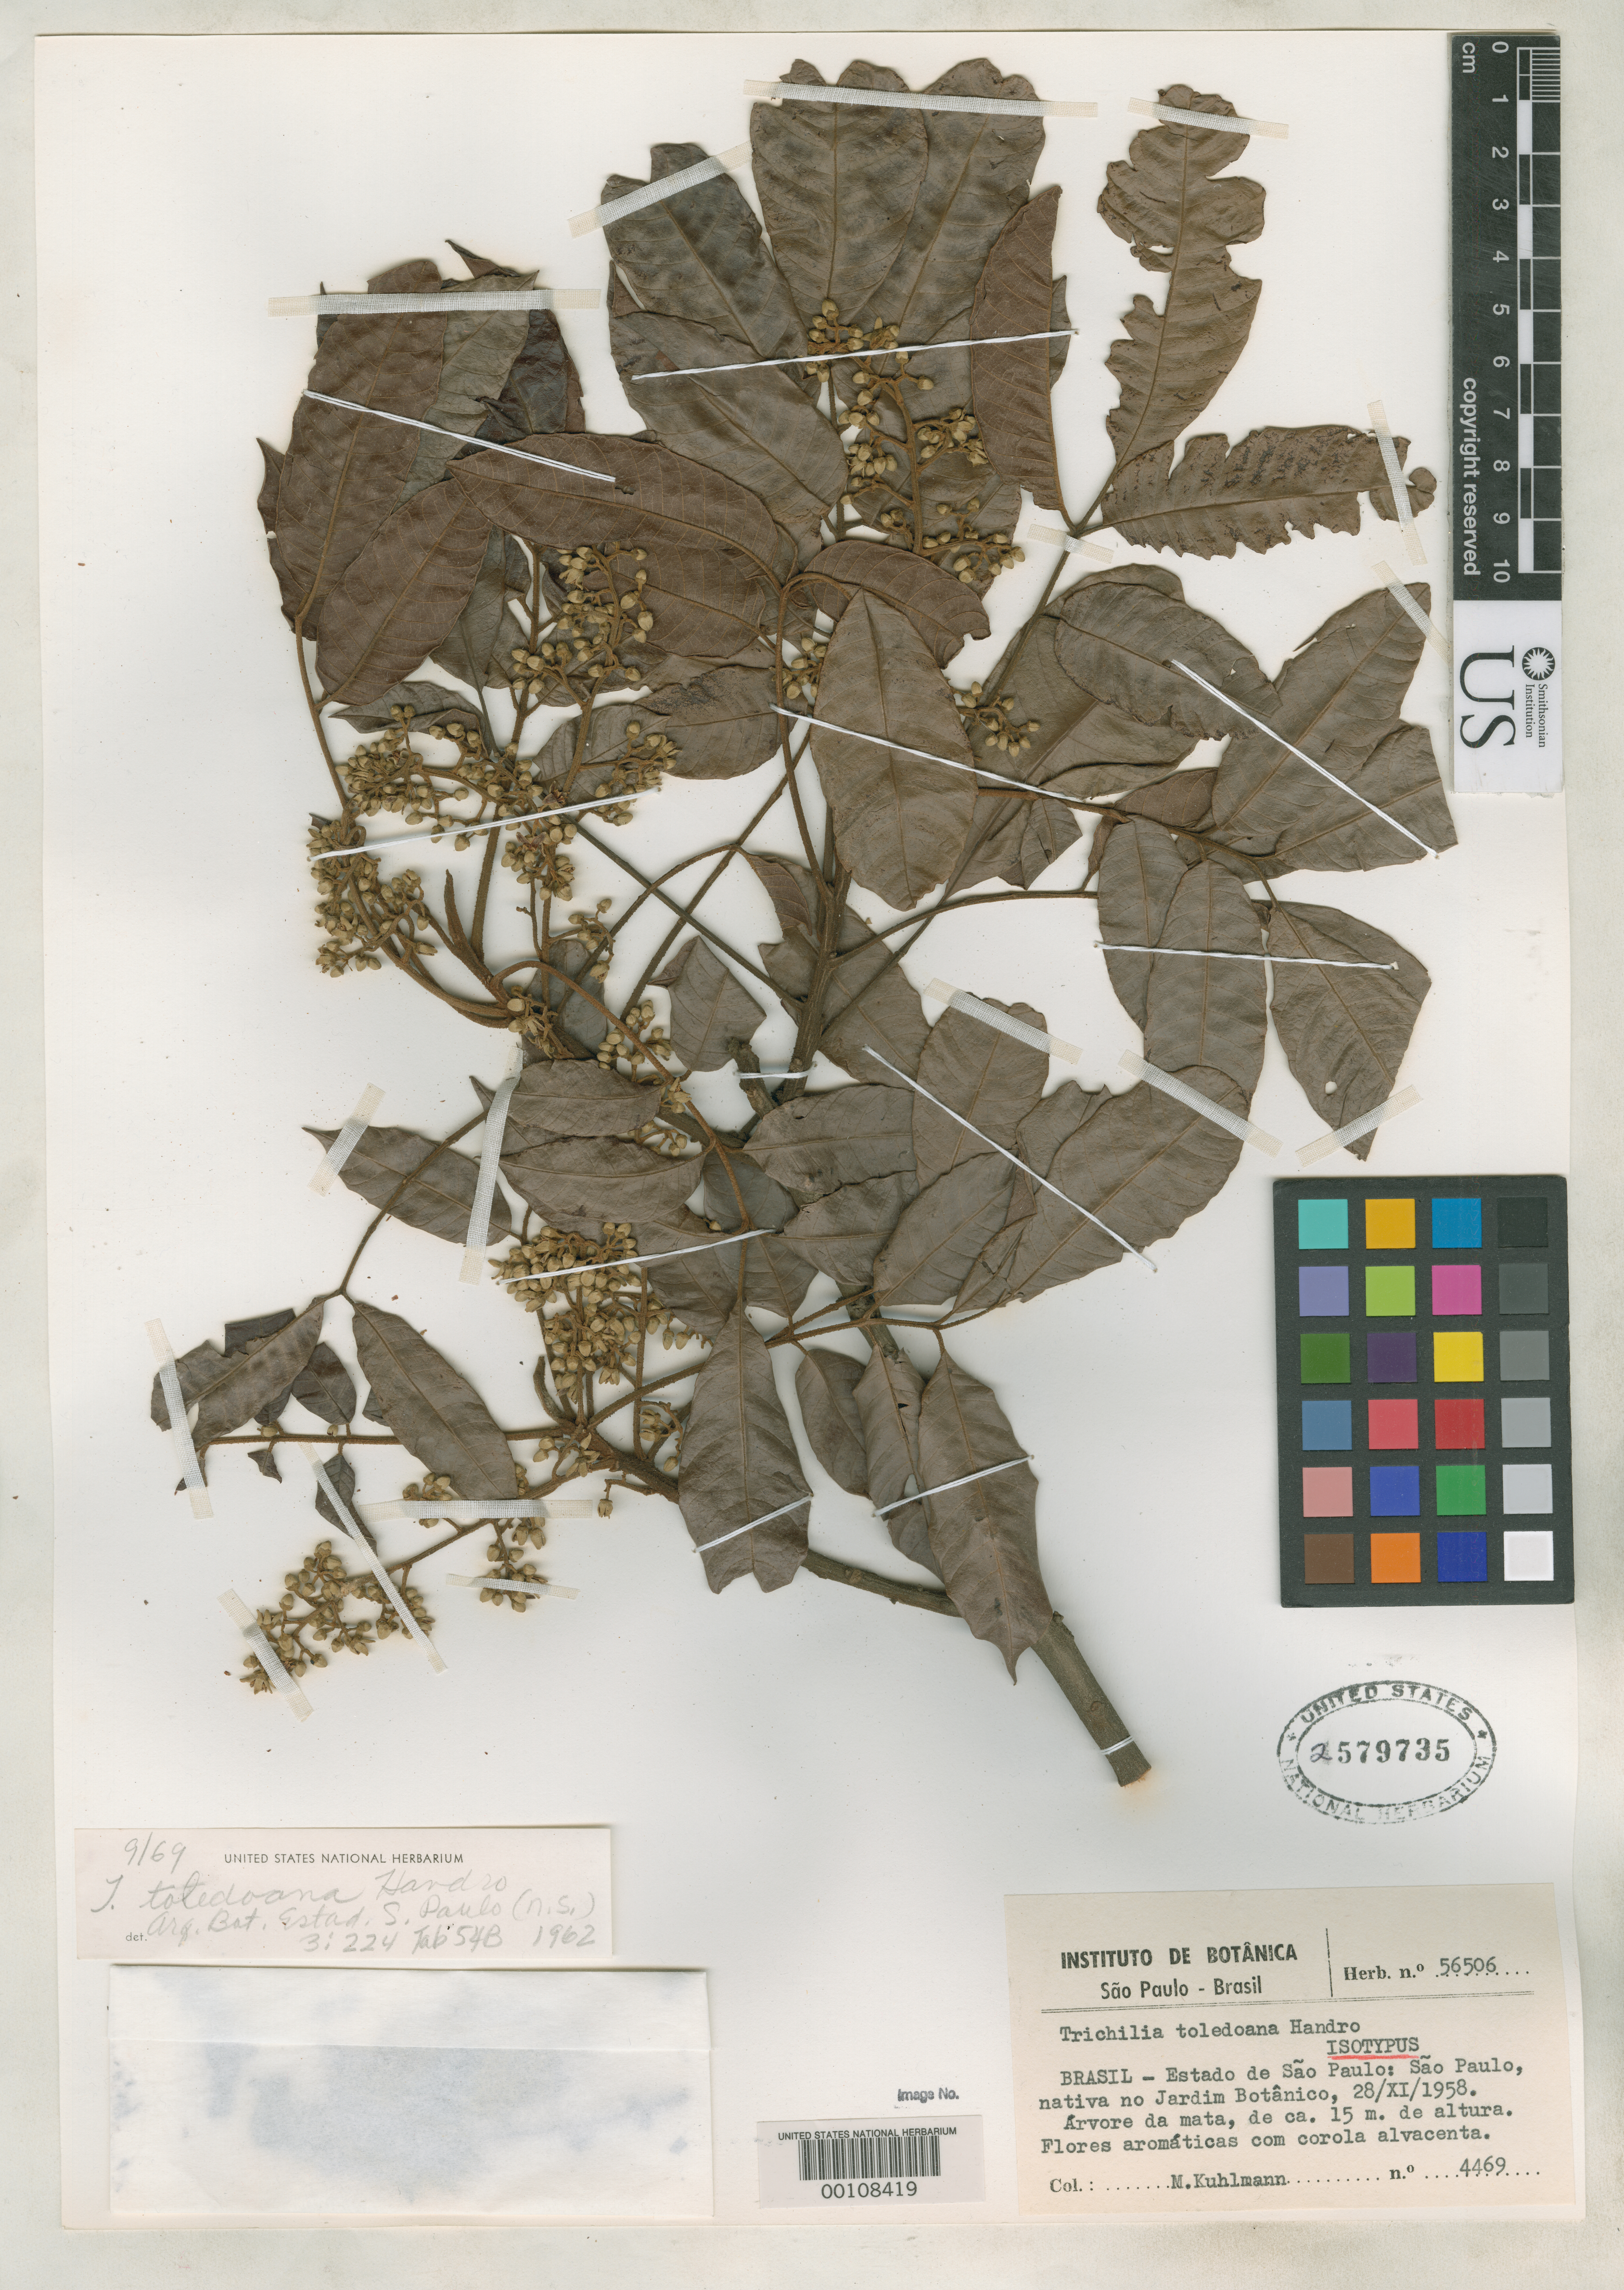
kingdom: Plantae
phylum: Tracheophyta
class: Magnoliopsida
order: Sapindales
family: Meliaceae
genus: Trichilia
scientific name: Trichilia toledoana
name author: Handro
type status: Isotype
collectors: M. Kuhlmann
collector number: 4469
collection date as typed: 28 Nov 1958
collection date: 1958-11-28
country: Brazil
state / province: São Paulo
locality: Sao Paulo, Jardim Botanico.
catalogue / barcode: US 2579735